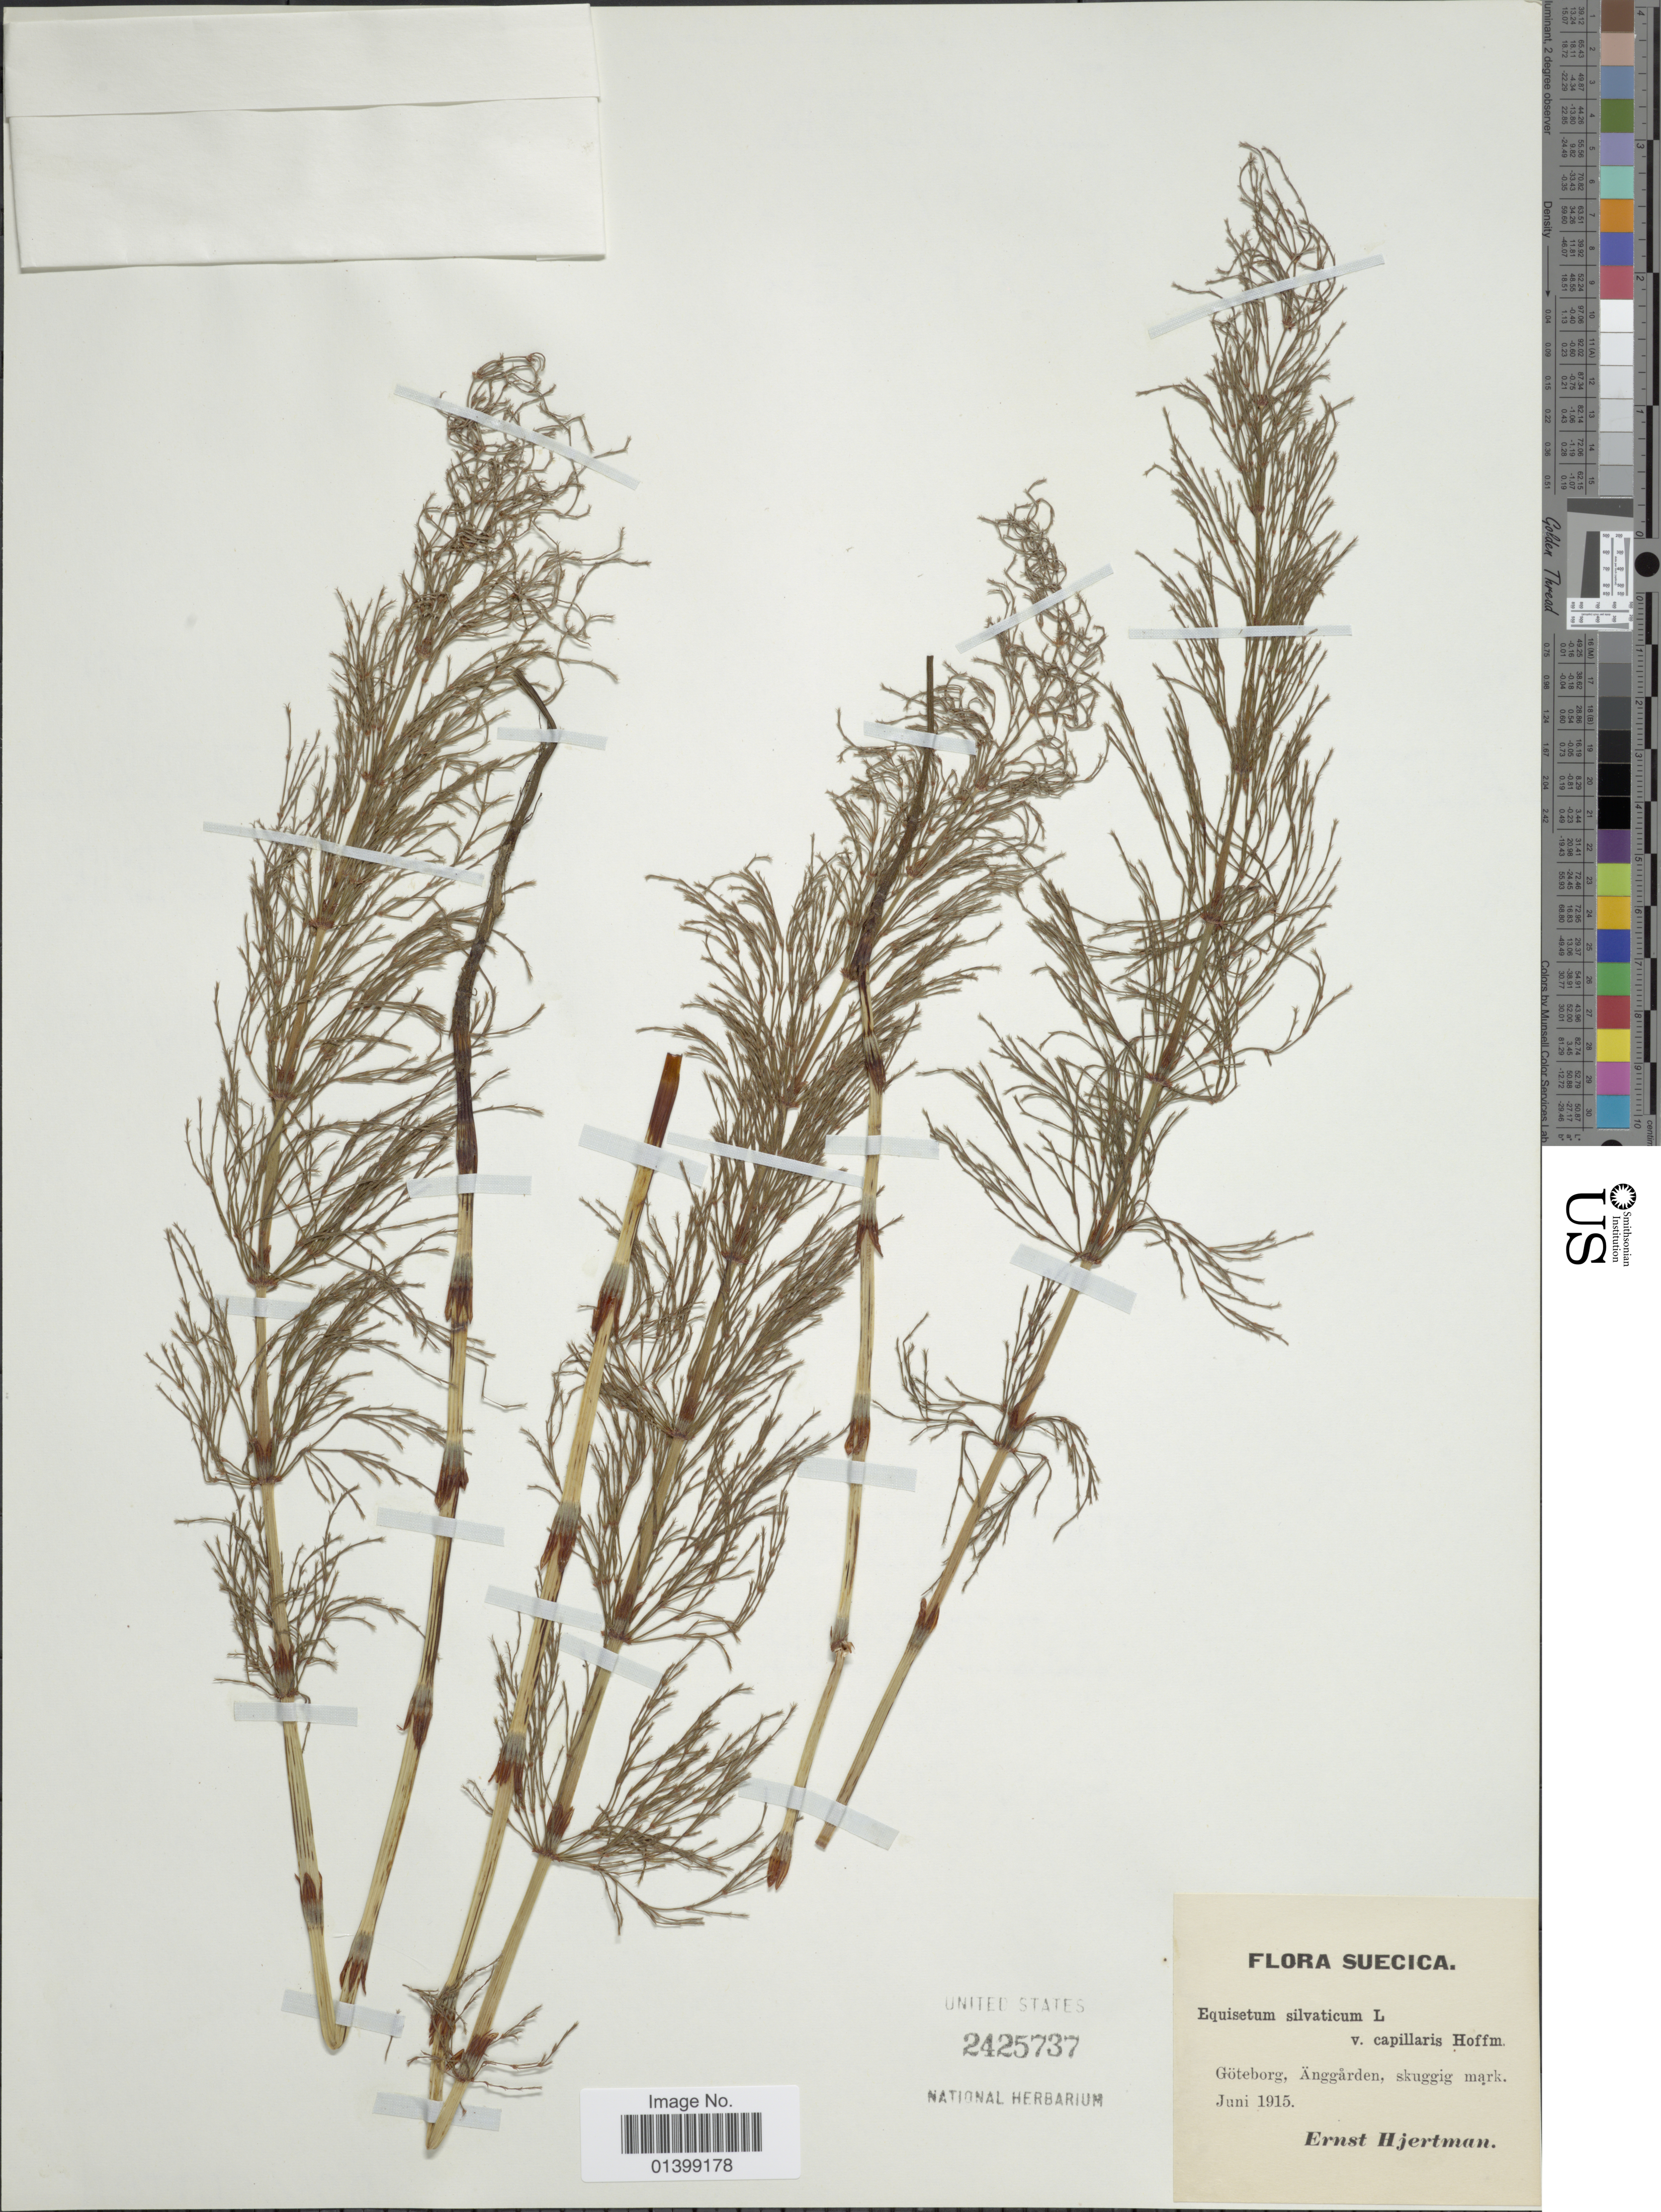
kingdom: Plantae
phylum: Tracheophyta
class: Polypodiopsida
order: Equisetales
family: Equisetaceae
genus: Equisetum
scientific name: Equisetum sylvaticum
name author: L.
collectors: E. Hjertman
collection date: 1915-06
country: Sweden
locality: Göteborg, änggården, skuggig mark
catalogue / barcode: US 2425737